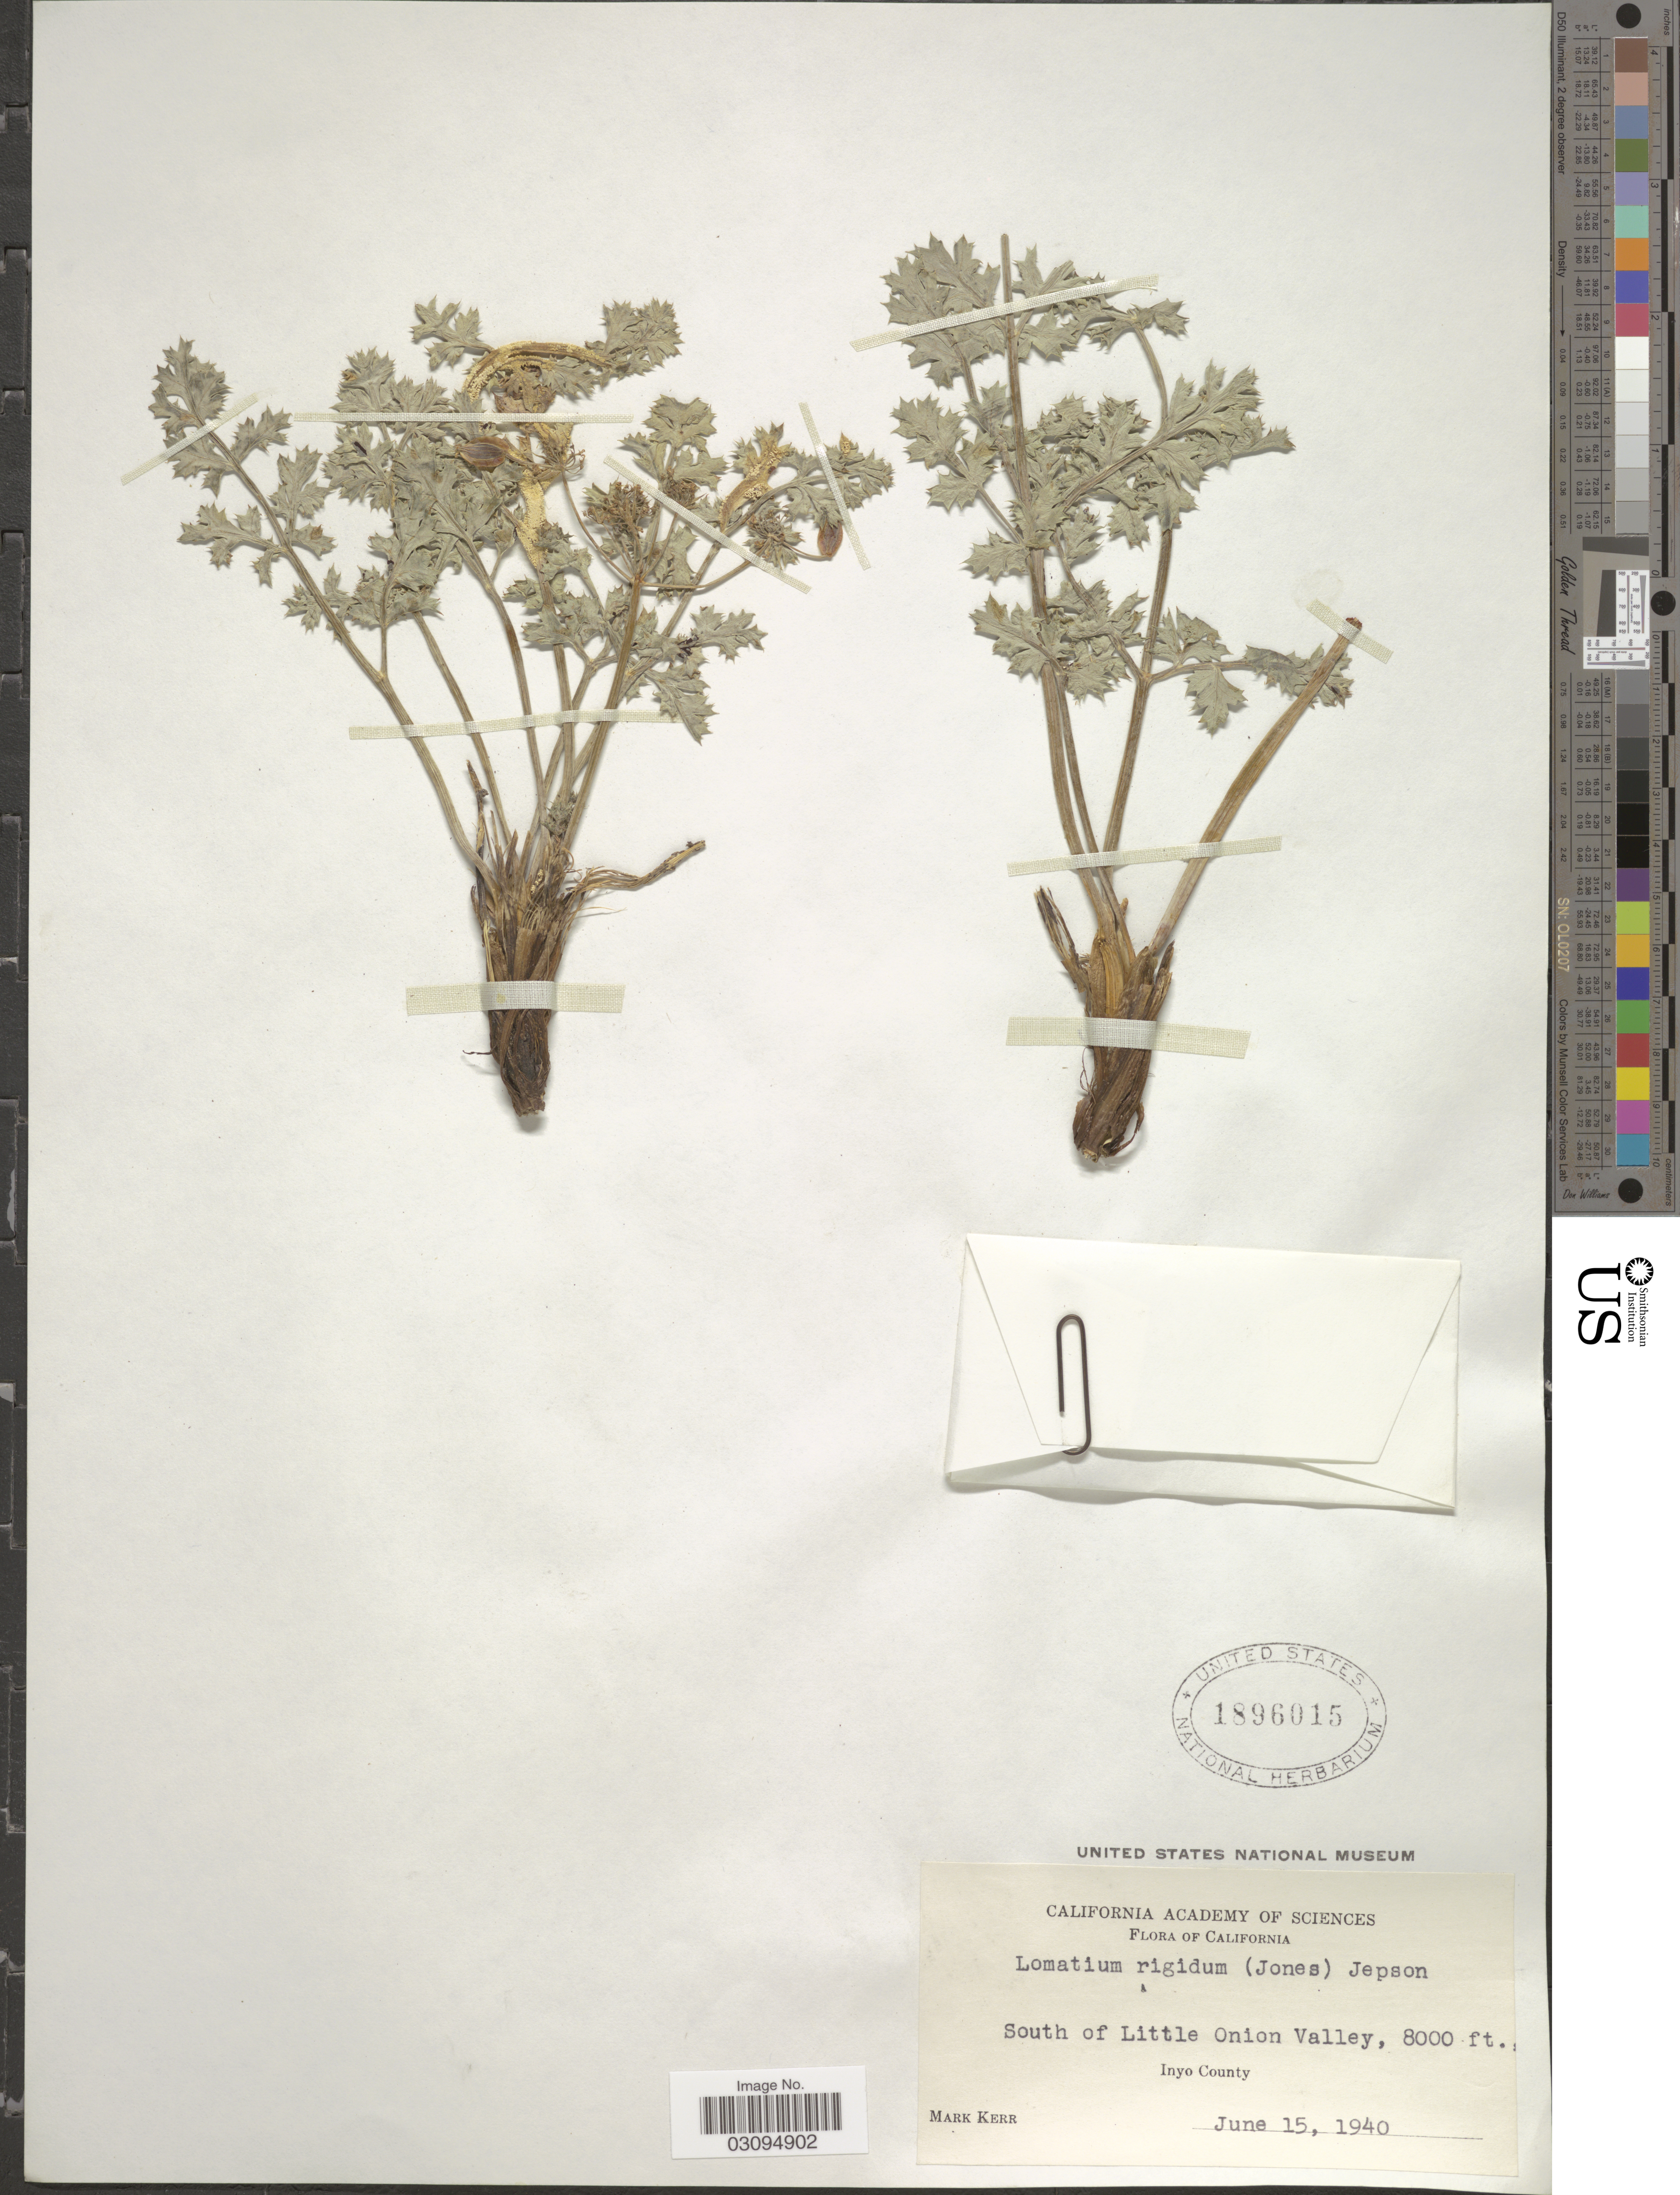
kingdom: Plantae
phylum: Tracheophyta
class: Magnoliopsida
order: Apiales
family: Apiaceae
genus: Lomatium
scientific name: Lomatium rigidum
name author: (M.E. Jones) Jeps.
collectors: M. Kerr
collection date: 1940-06-15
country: United States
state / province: California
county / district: Inyo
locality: South of Little Onion Valley, Inyo County.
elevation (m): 2438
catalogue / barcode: US 1896015